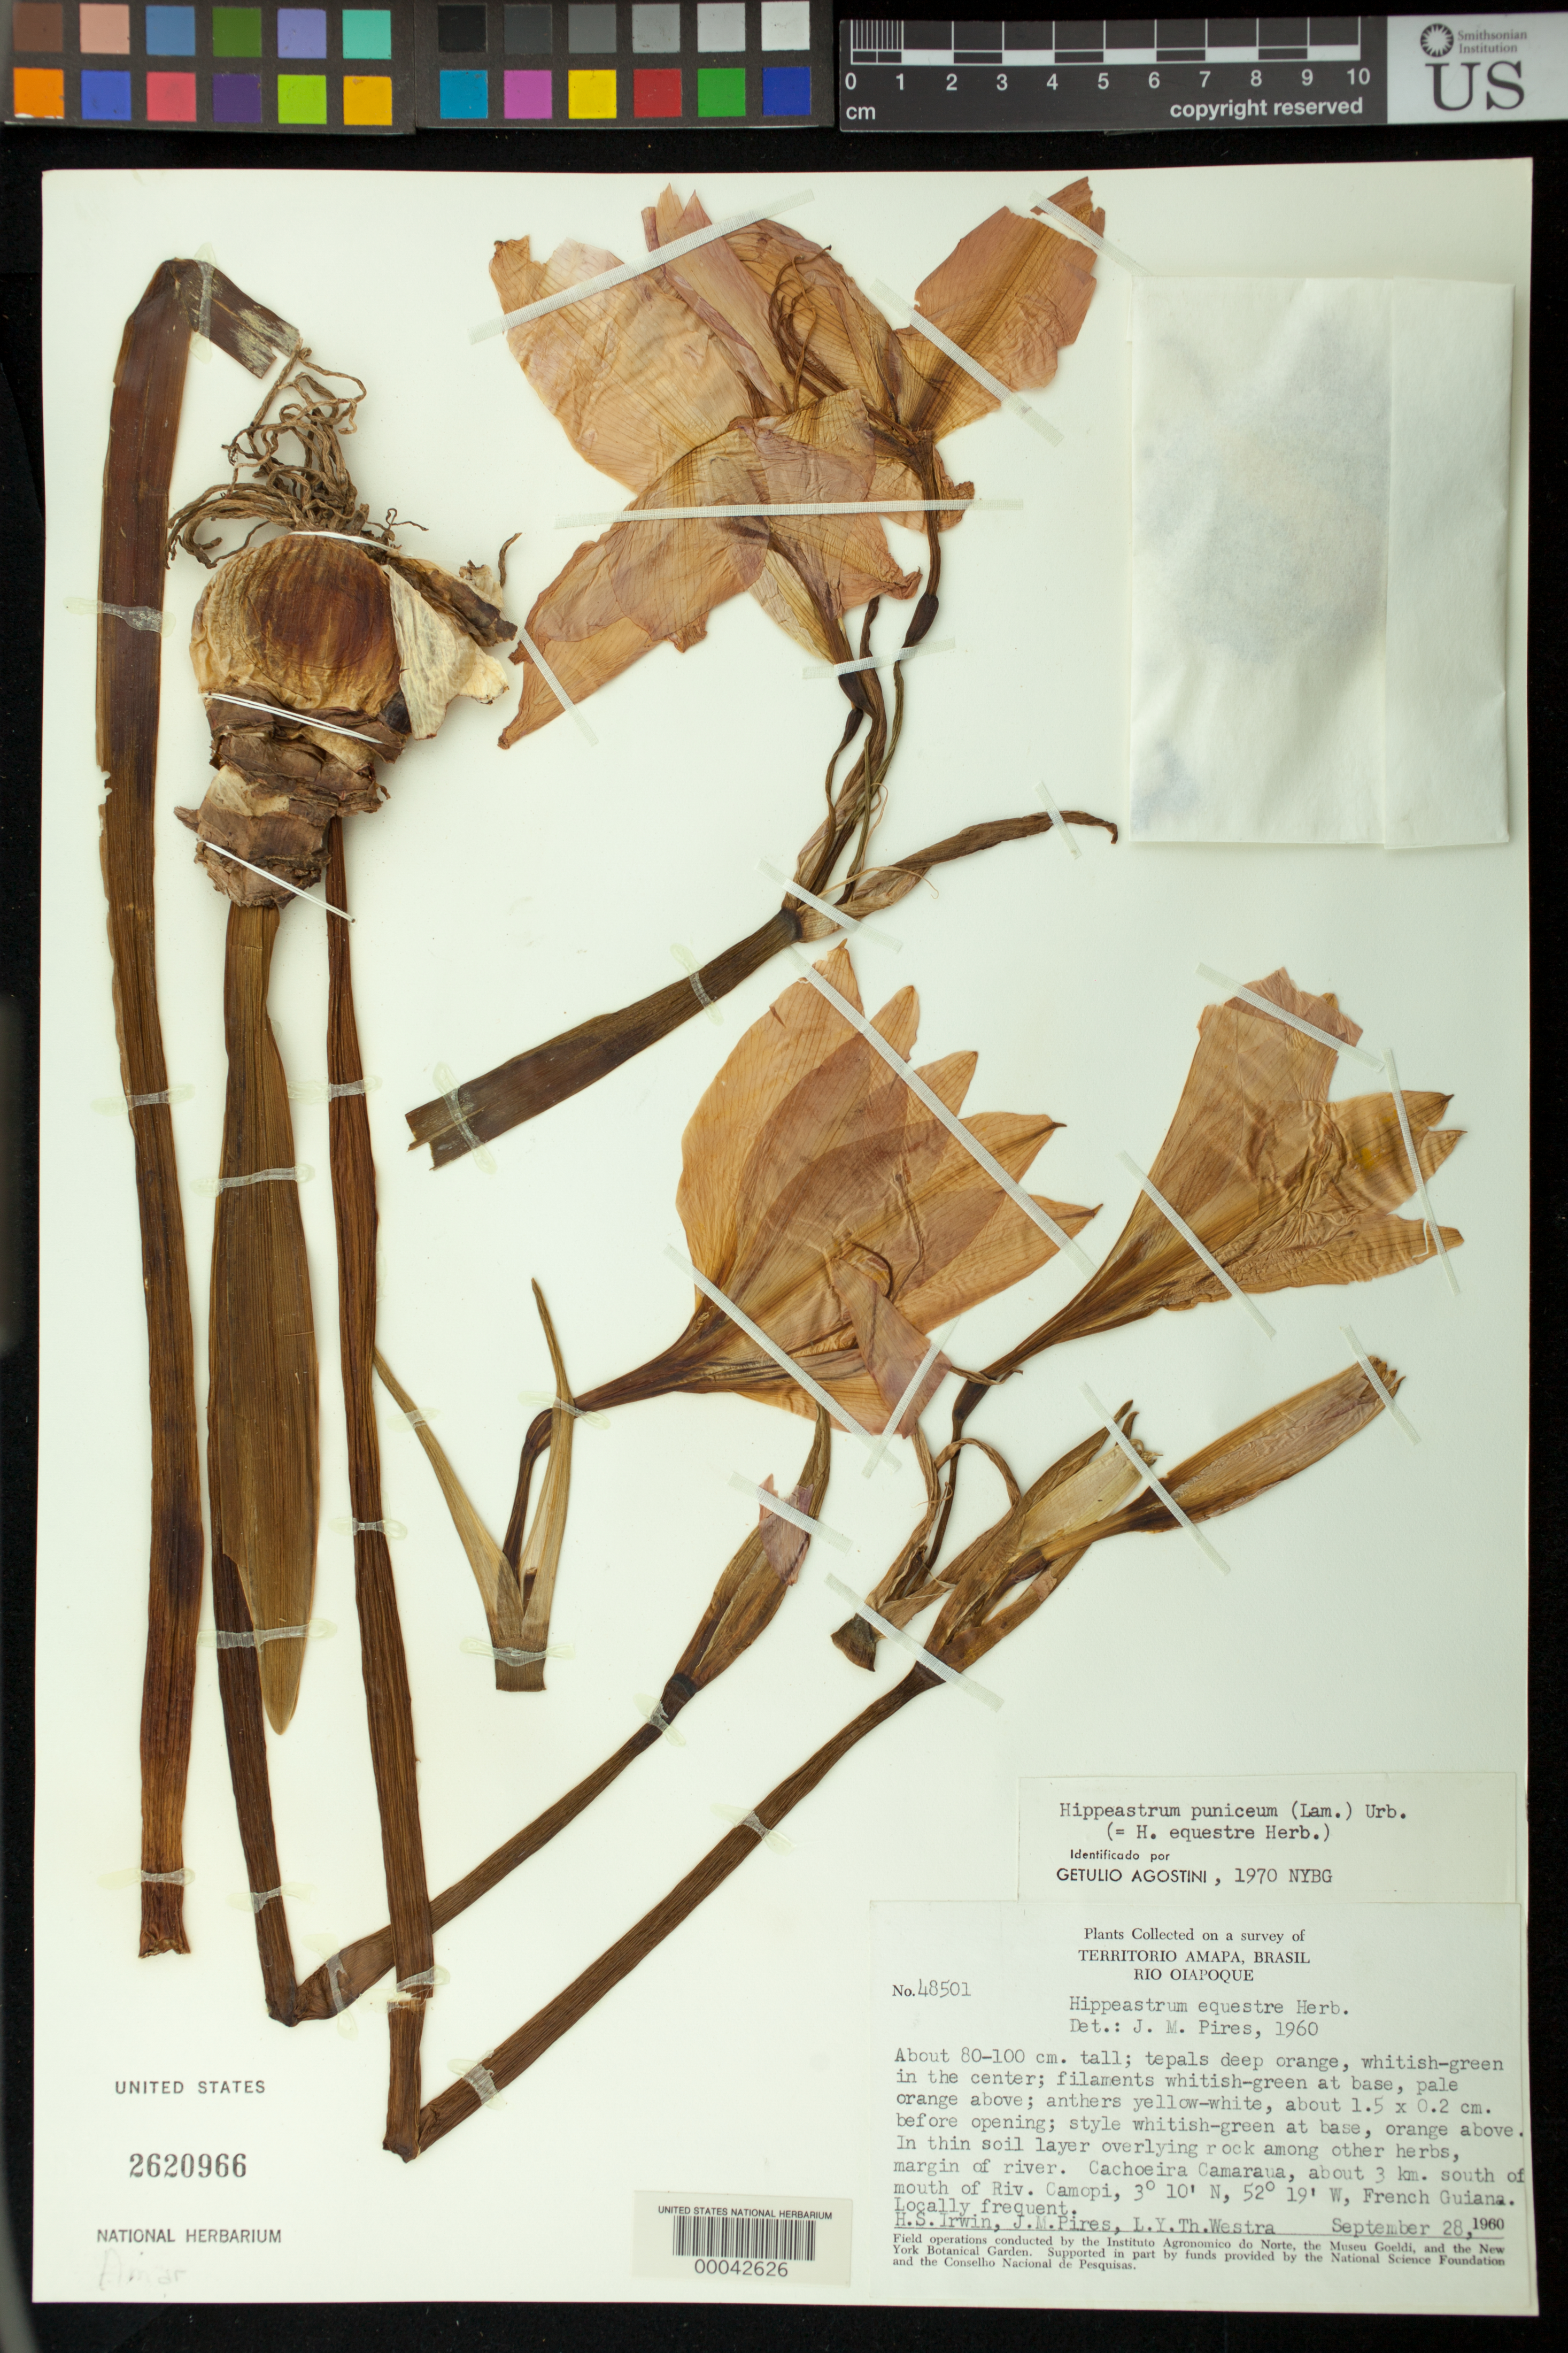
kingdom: Plantae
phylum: Tracheophyta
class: Liliopsida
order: Asparagales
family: Amaryllidaceae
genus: Hippeastrum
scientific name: Hippeastrum equestre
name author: (Aiton) Herb.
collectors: H. Irwin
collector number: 48501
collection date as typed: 28 Sep 1960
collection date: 1960-09-28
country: French Guiana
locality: Cachoeira camaraua, about 3 km s of mouth of river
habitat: In thin soil layer overlying rock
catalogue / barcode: US 2620966